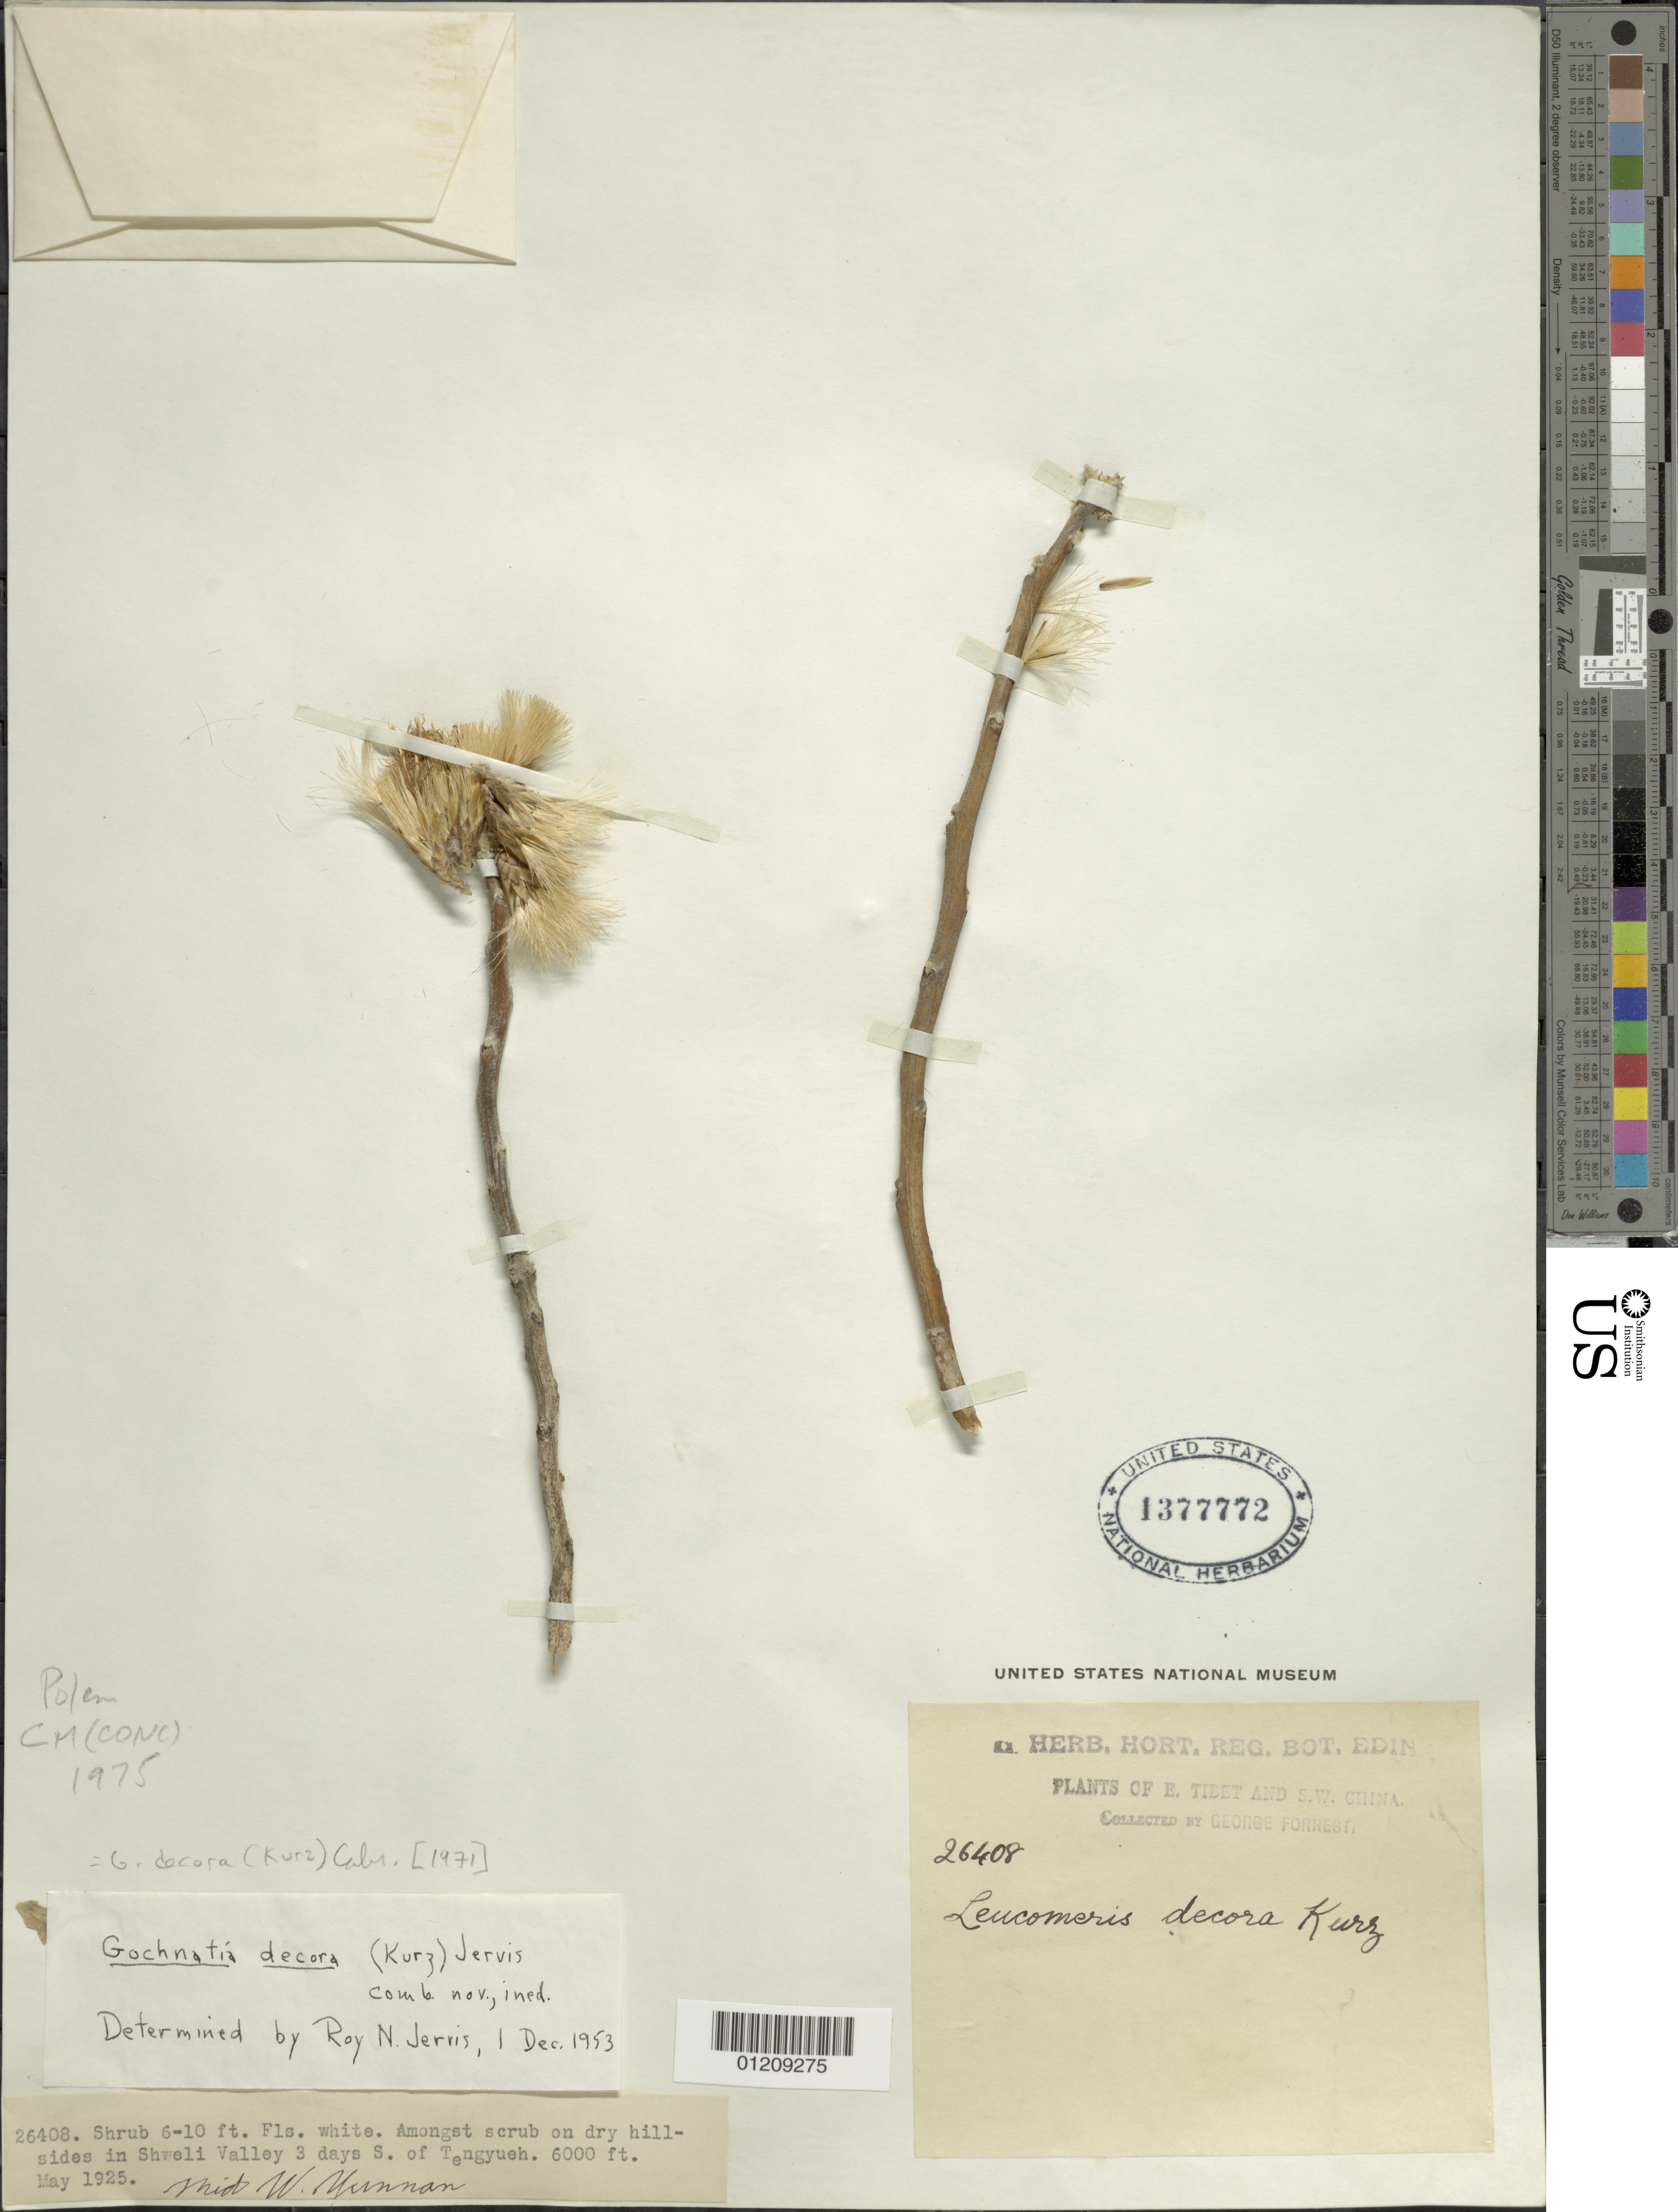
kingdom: Plantae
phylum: Tracheophyta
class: Magnoliopsida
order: Asterales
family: Asteraceae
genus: Leucomeris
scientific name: Leucomeris decora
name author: Kurz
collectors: G. Forrest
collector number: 26408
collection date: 1925-05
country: China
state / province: Yunnan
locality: in Shweli Valley 3 days S of Tengyueh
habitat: amongst scrub on dry hillsides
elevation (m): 1829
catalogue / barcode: US 1377772